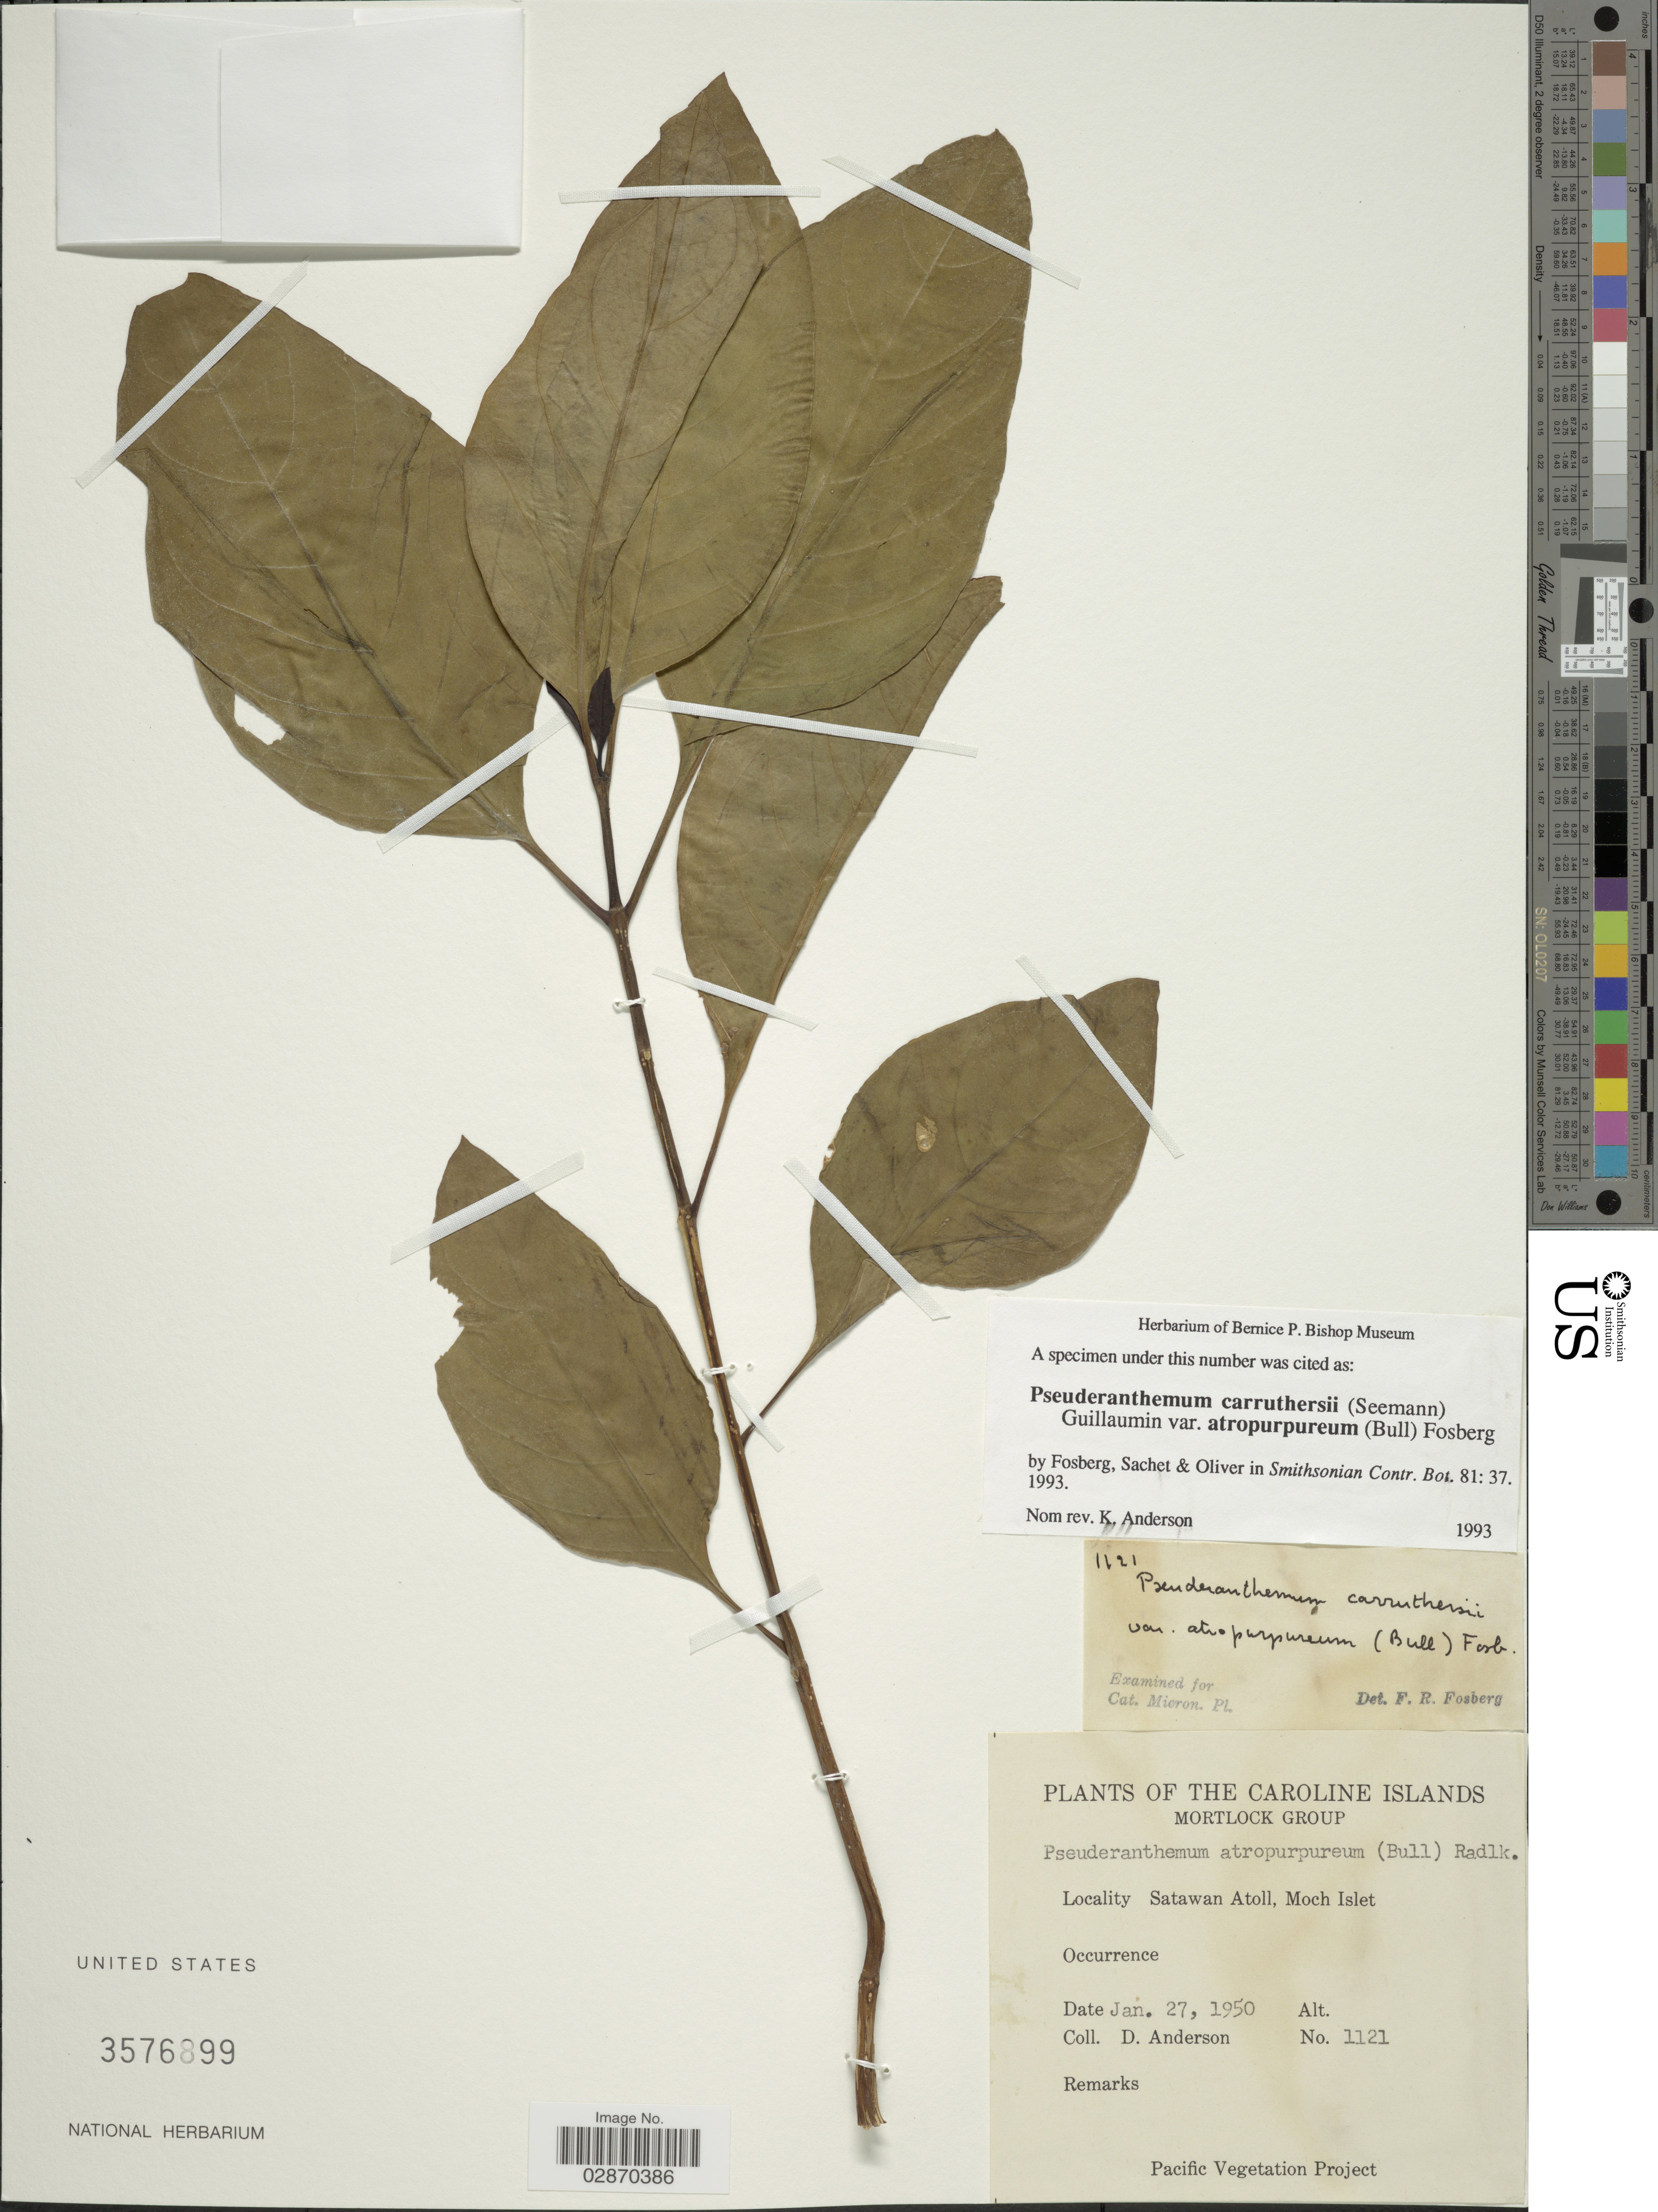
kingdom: Plantae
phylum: Tracheophyta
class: Magnoliopsida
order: Lamiales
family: Acanthaceae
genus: Pseuderanthemum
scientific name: Pseuderanthemum carruthersii var. atropurpureum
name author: (W. Bull) Fosberg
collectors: D. Anderson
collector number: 1121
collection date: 1950-01-27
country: Micronesia, Federated States of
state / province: Truk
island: Satawan Atoll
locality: Caroline Islands. Mortlock Group. Satawan Atoll, Moch Islet.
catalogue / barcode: US 3576899